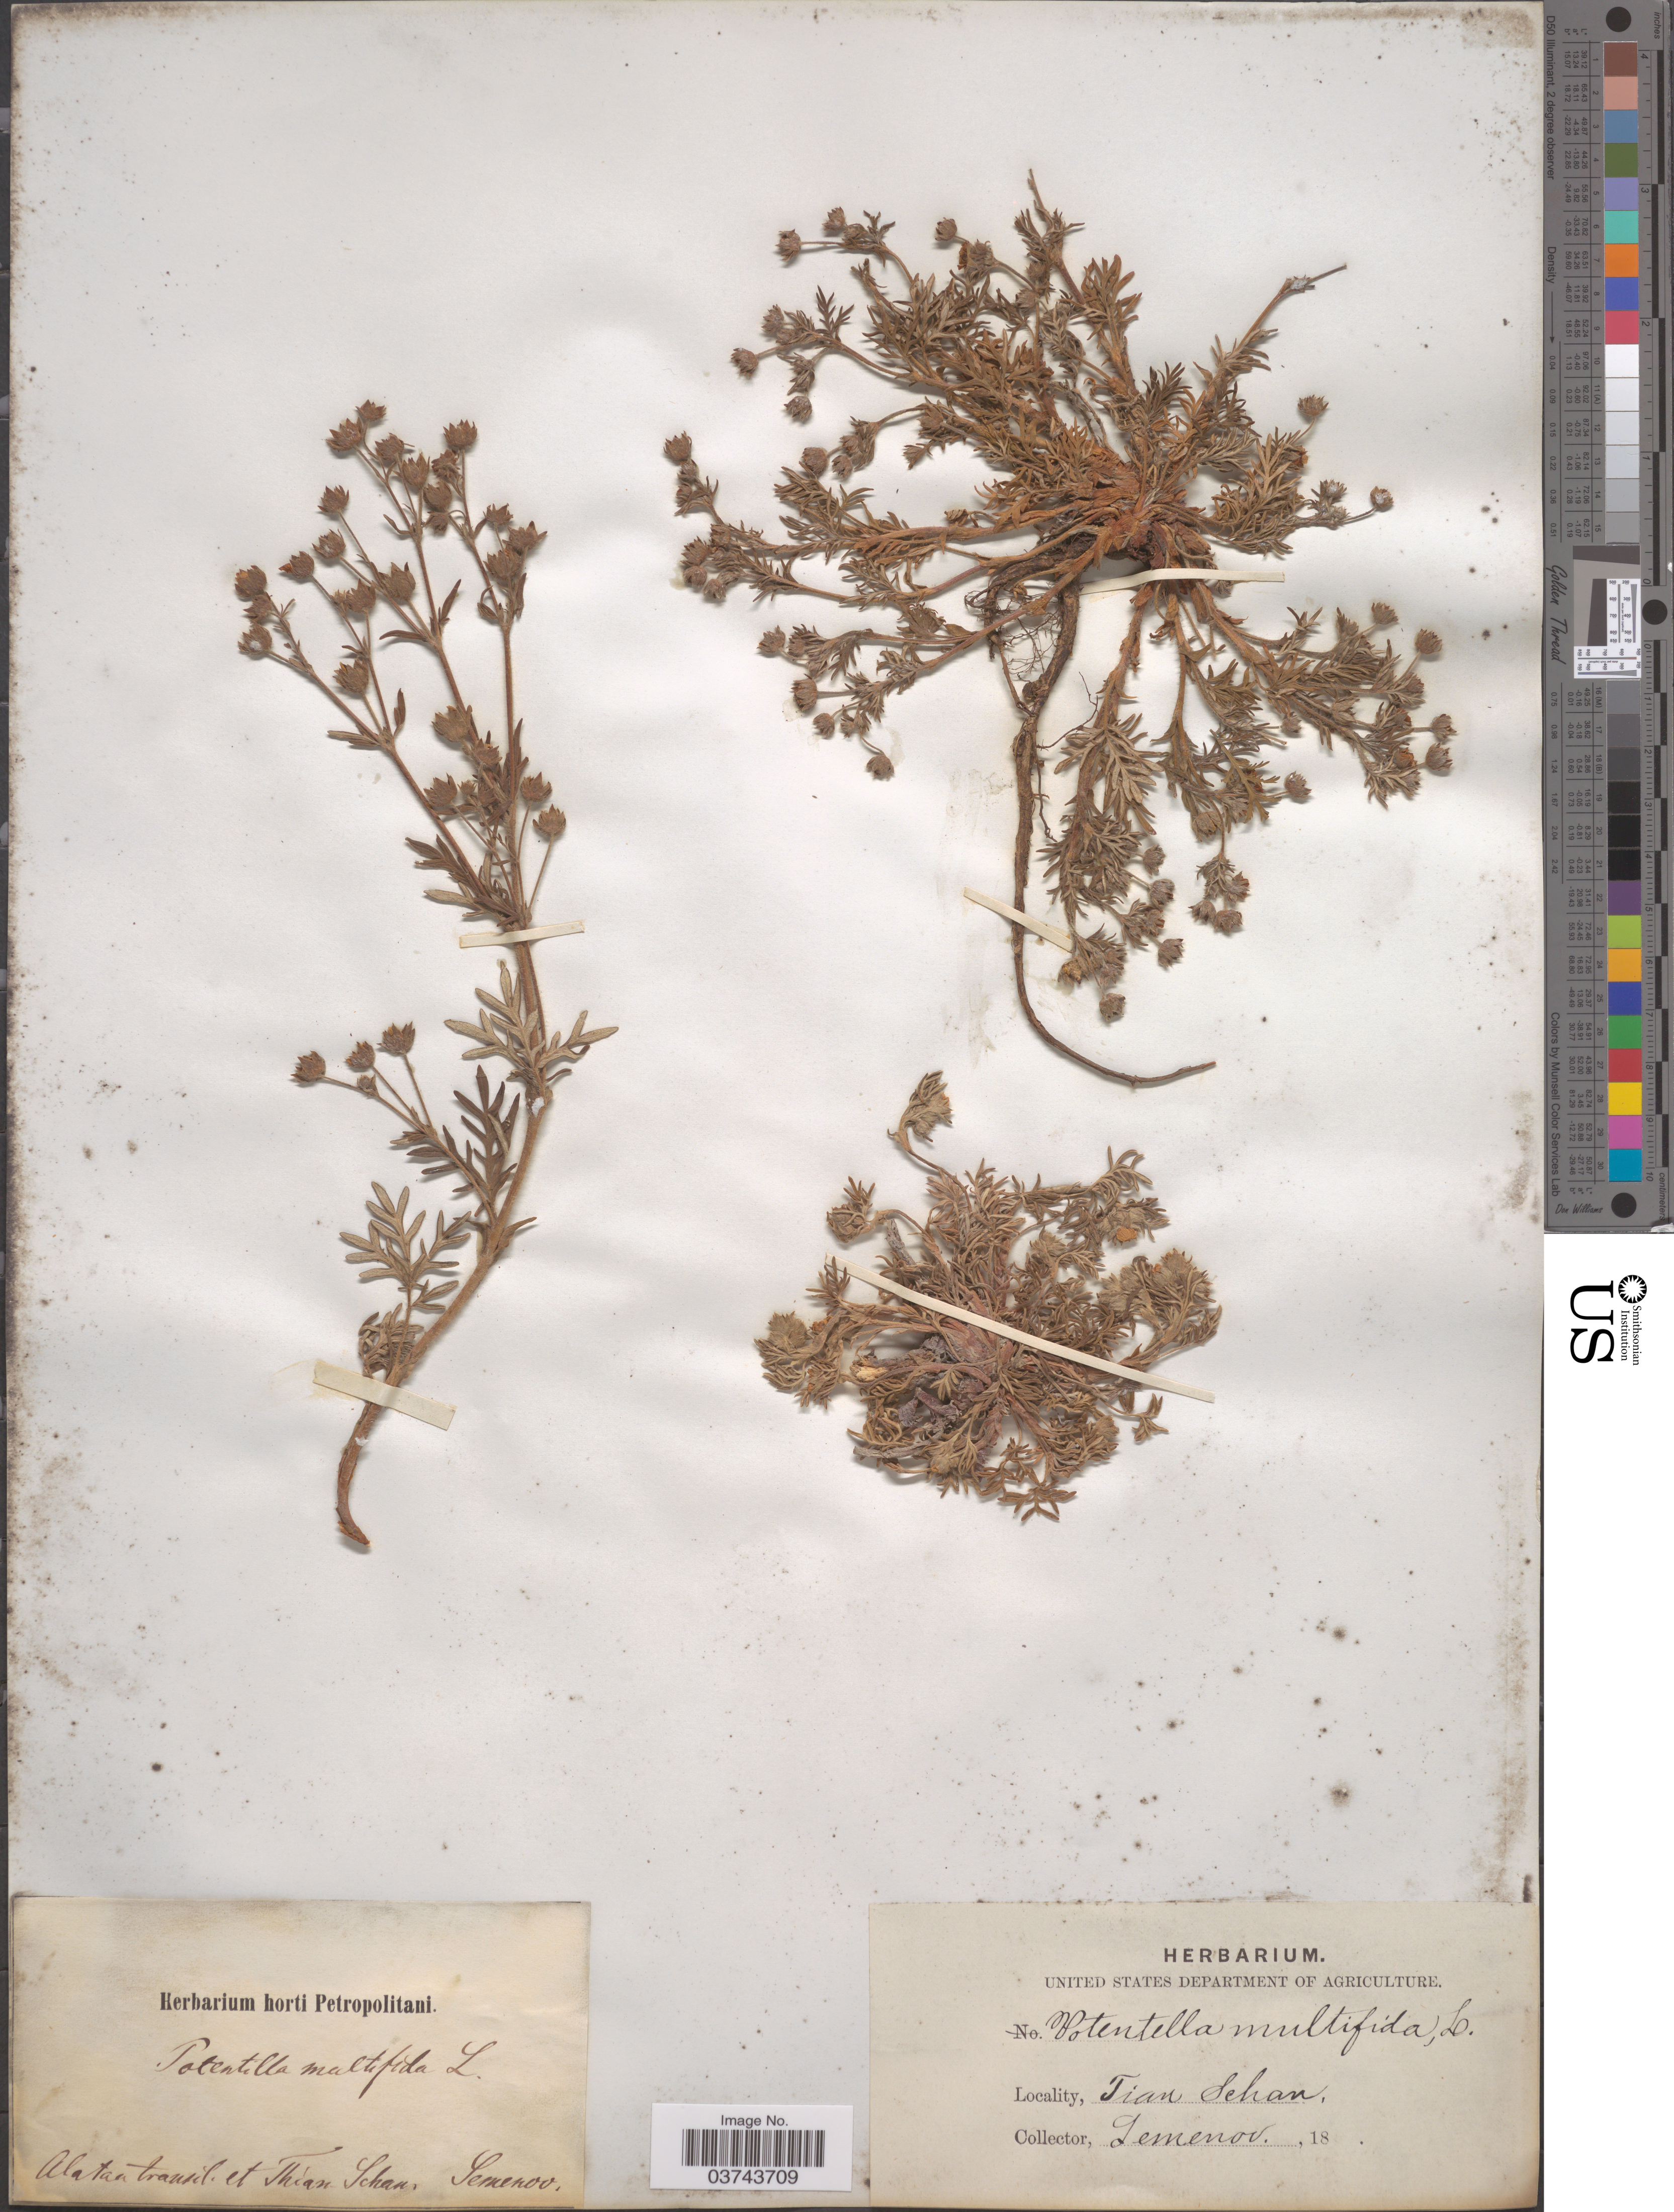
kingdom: Plantae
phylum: Tracheophyta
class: Magnoliopsida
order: Rosales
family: Rosaceae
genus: Potentilla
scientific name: Potentilla multifida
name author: L.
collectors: -- Semenov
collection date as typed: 18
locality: Alatan transt. et Thian Shan.